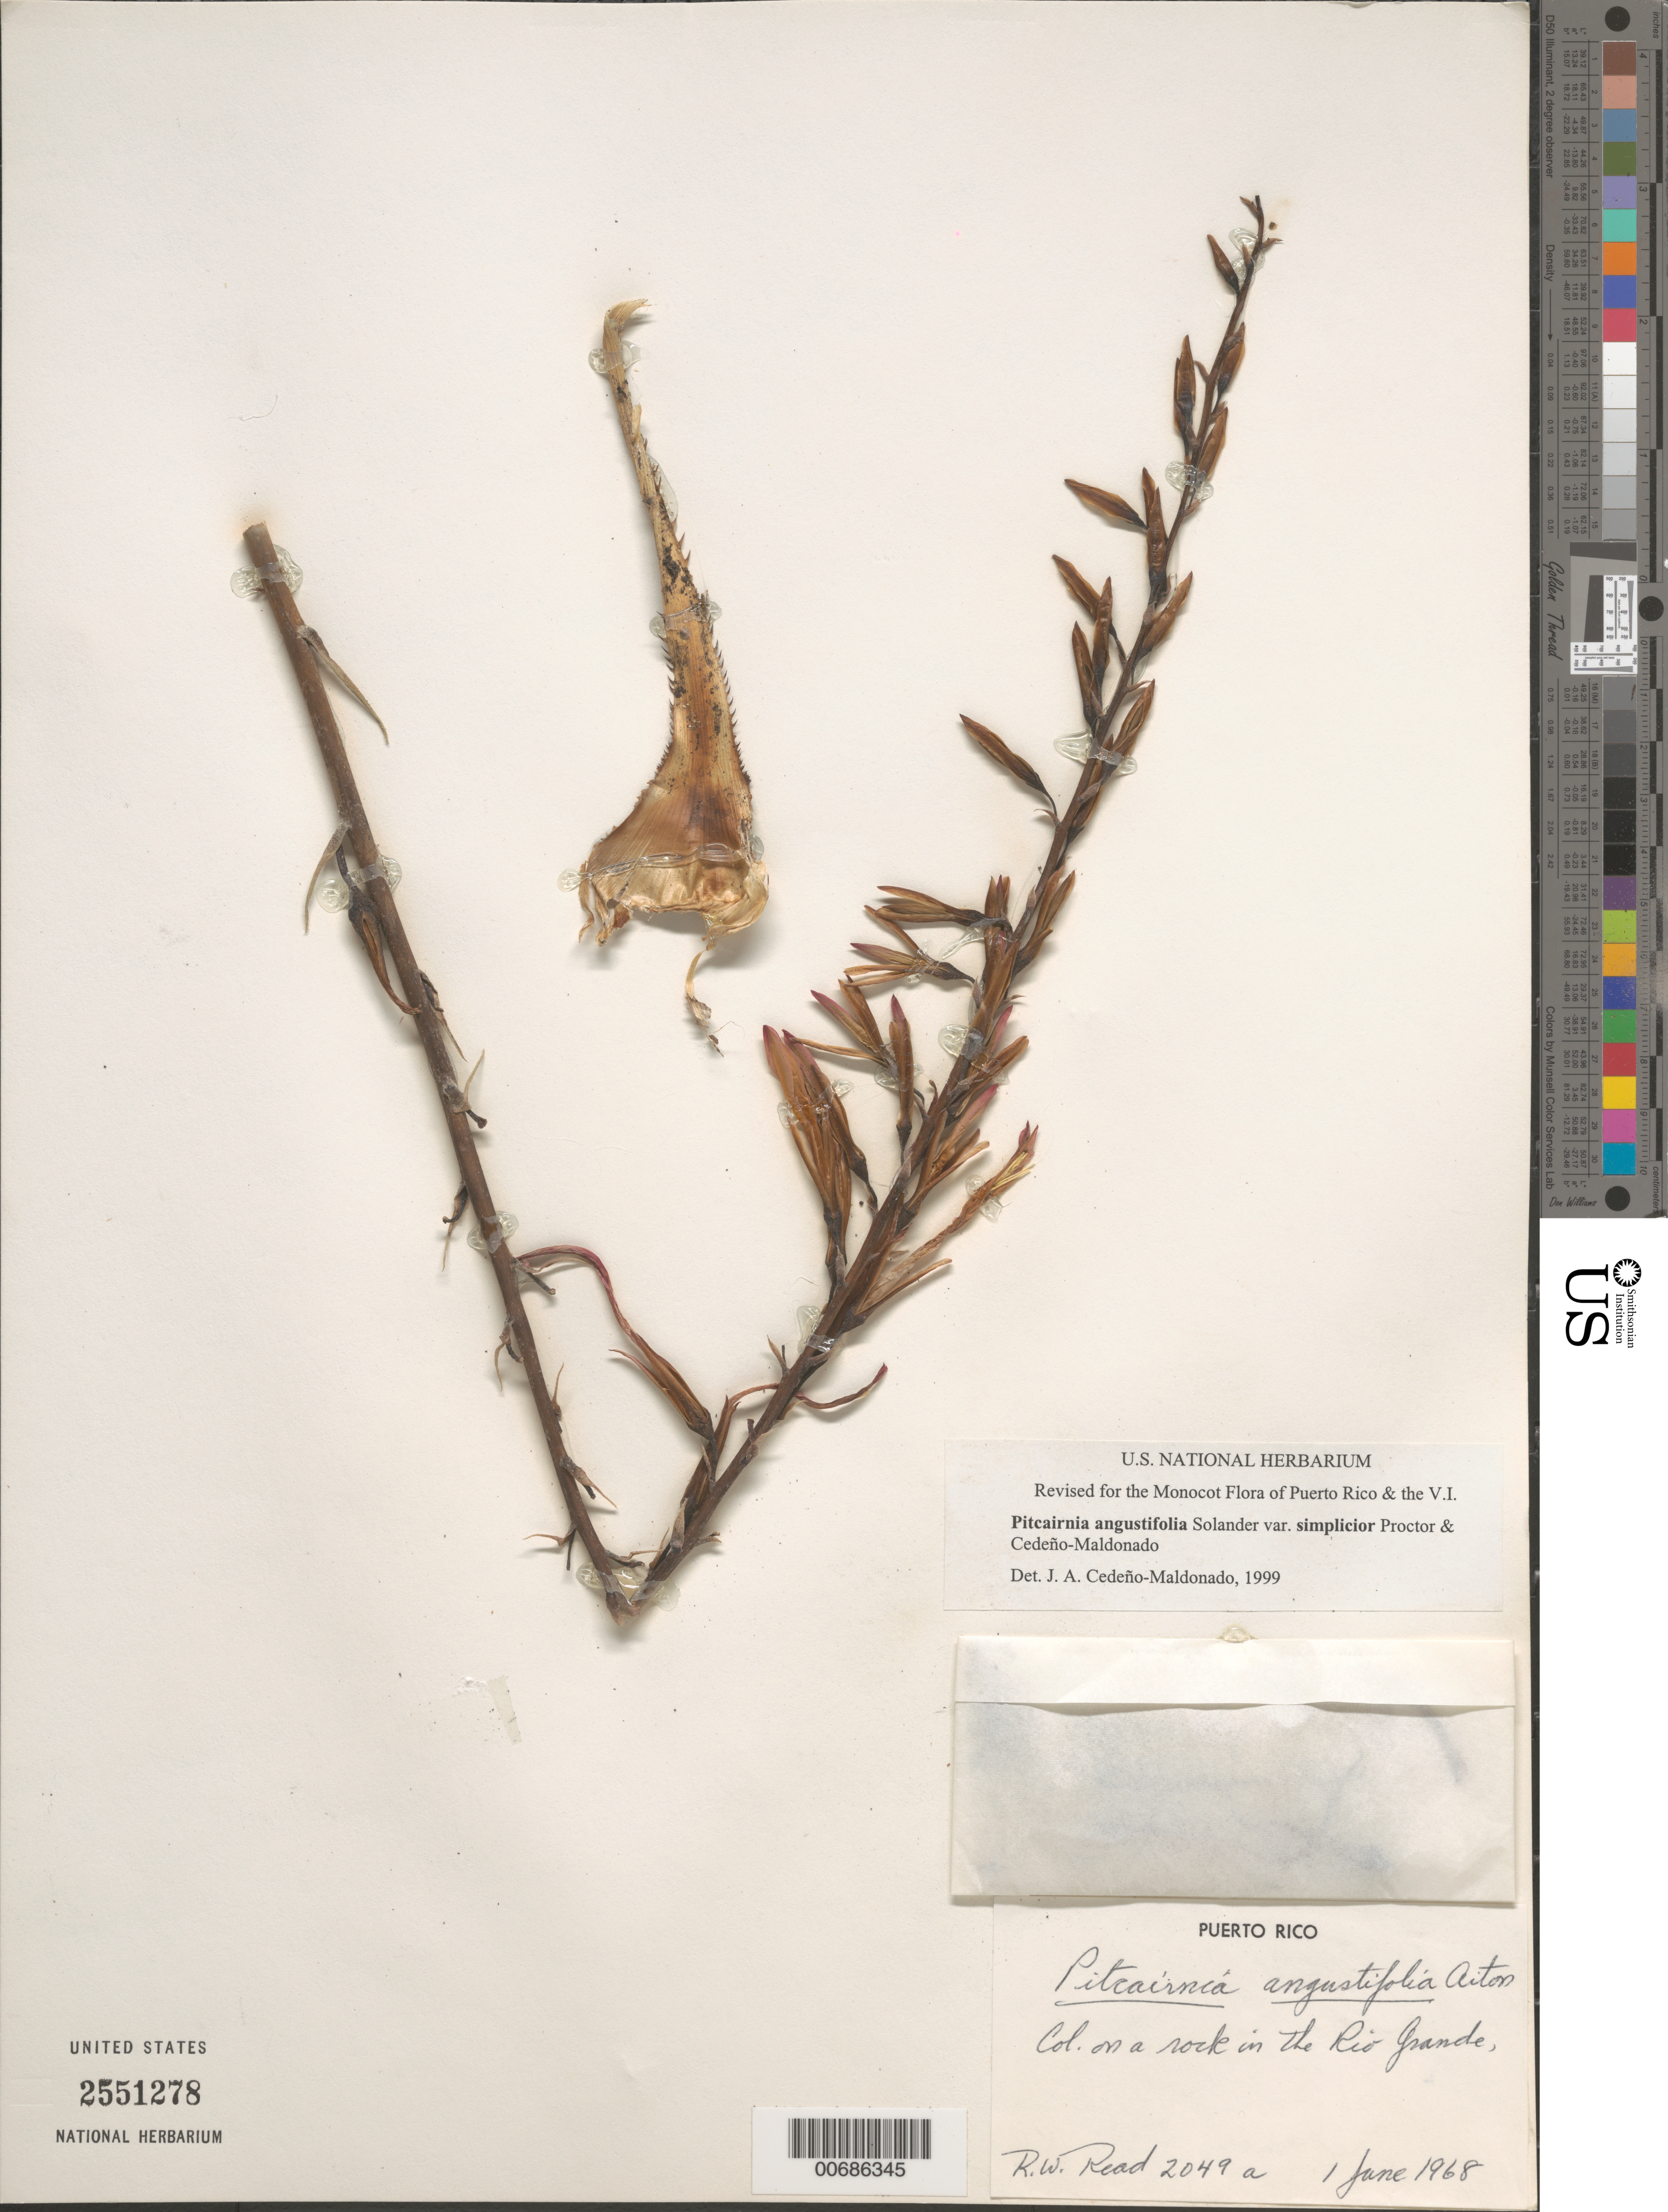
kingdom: Plantae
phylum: Tracheophyta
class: Liliopsida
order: Poales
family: Bromeliaceae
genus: Pitcairnia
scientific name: Pitcairnia angustifolia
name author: (Sw.) Redouté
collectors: R. W. Read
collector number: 2049 a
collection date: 1968-06-01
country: Puerto Rico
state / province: Río Grande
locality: On a rock in the Rio Grande.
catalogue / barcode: US 2551278